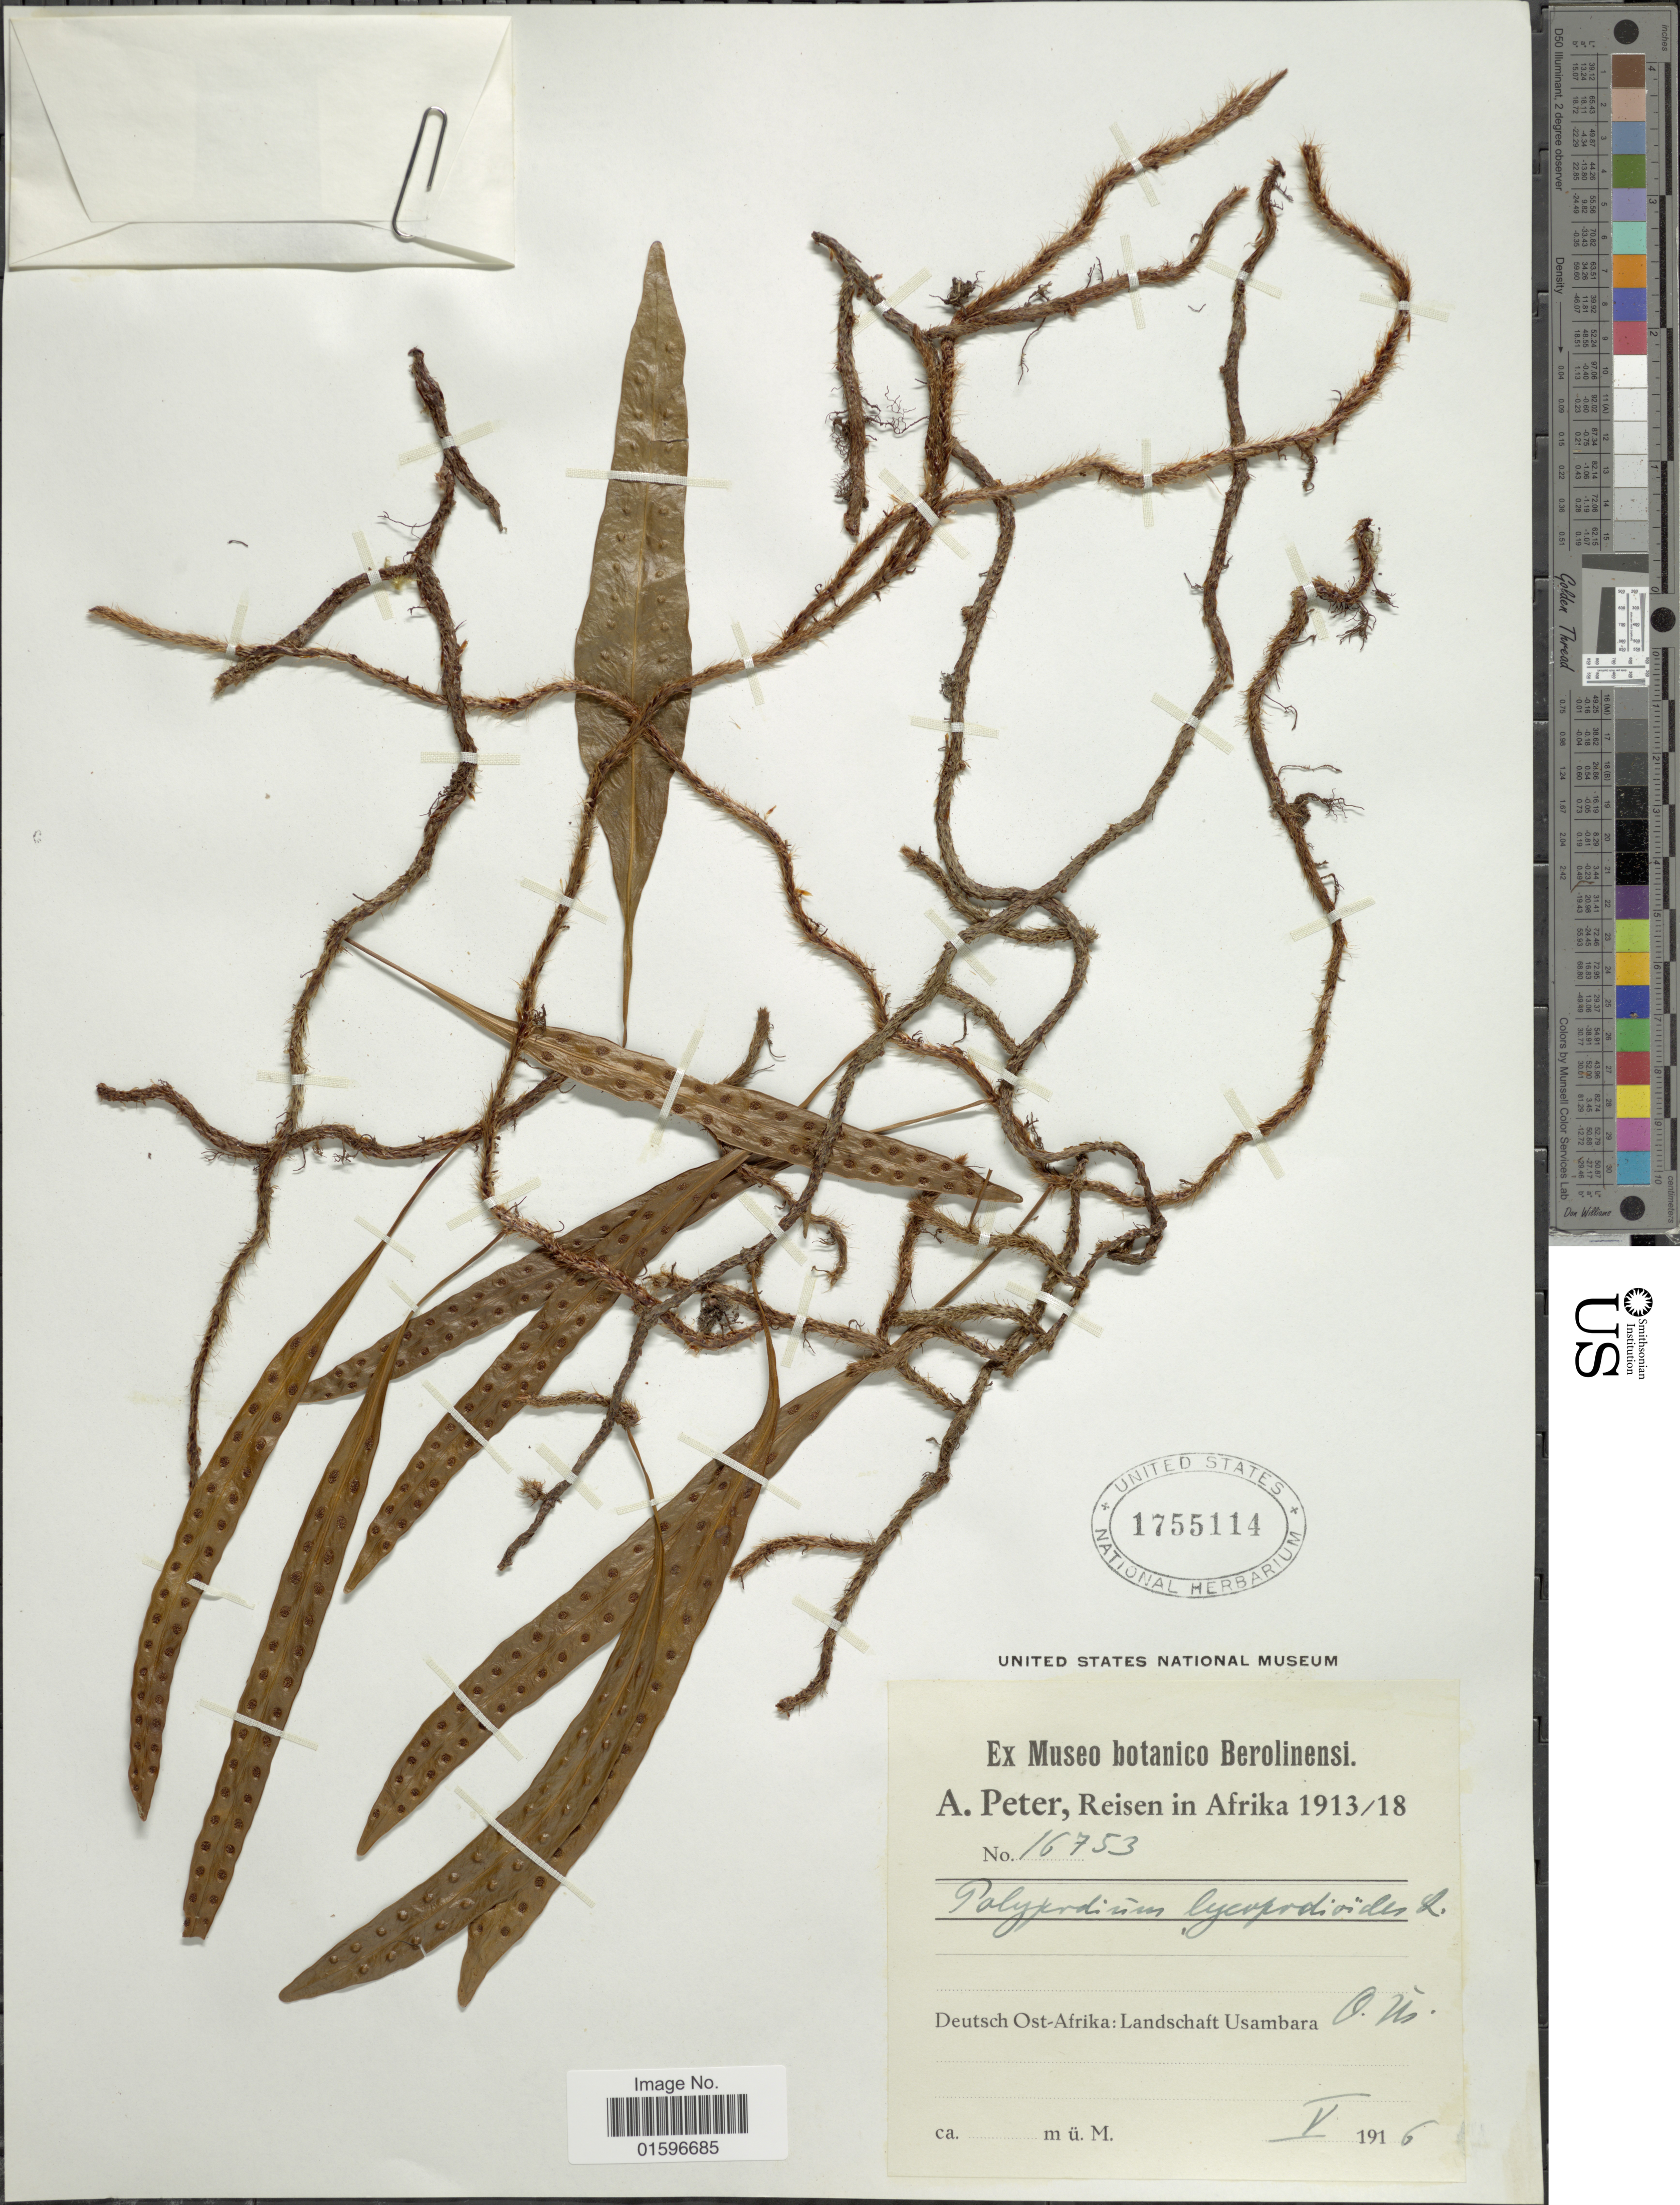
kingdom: Plantae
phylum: Tracheophyta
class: Polypodiopsida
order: Polypodiales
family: Polypodiaceae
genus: Polypodium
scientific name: Polypodium lycopodioides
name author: L.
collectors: A. Peter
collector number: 16753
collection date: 1916-05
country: Tanzania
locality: Deutsch Ost-Afrika: Landschaft Usambara O. As.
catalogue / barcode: US 1755114